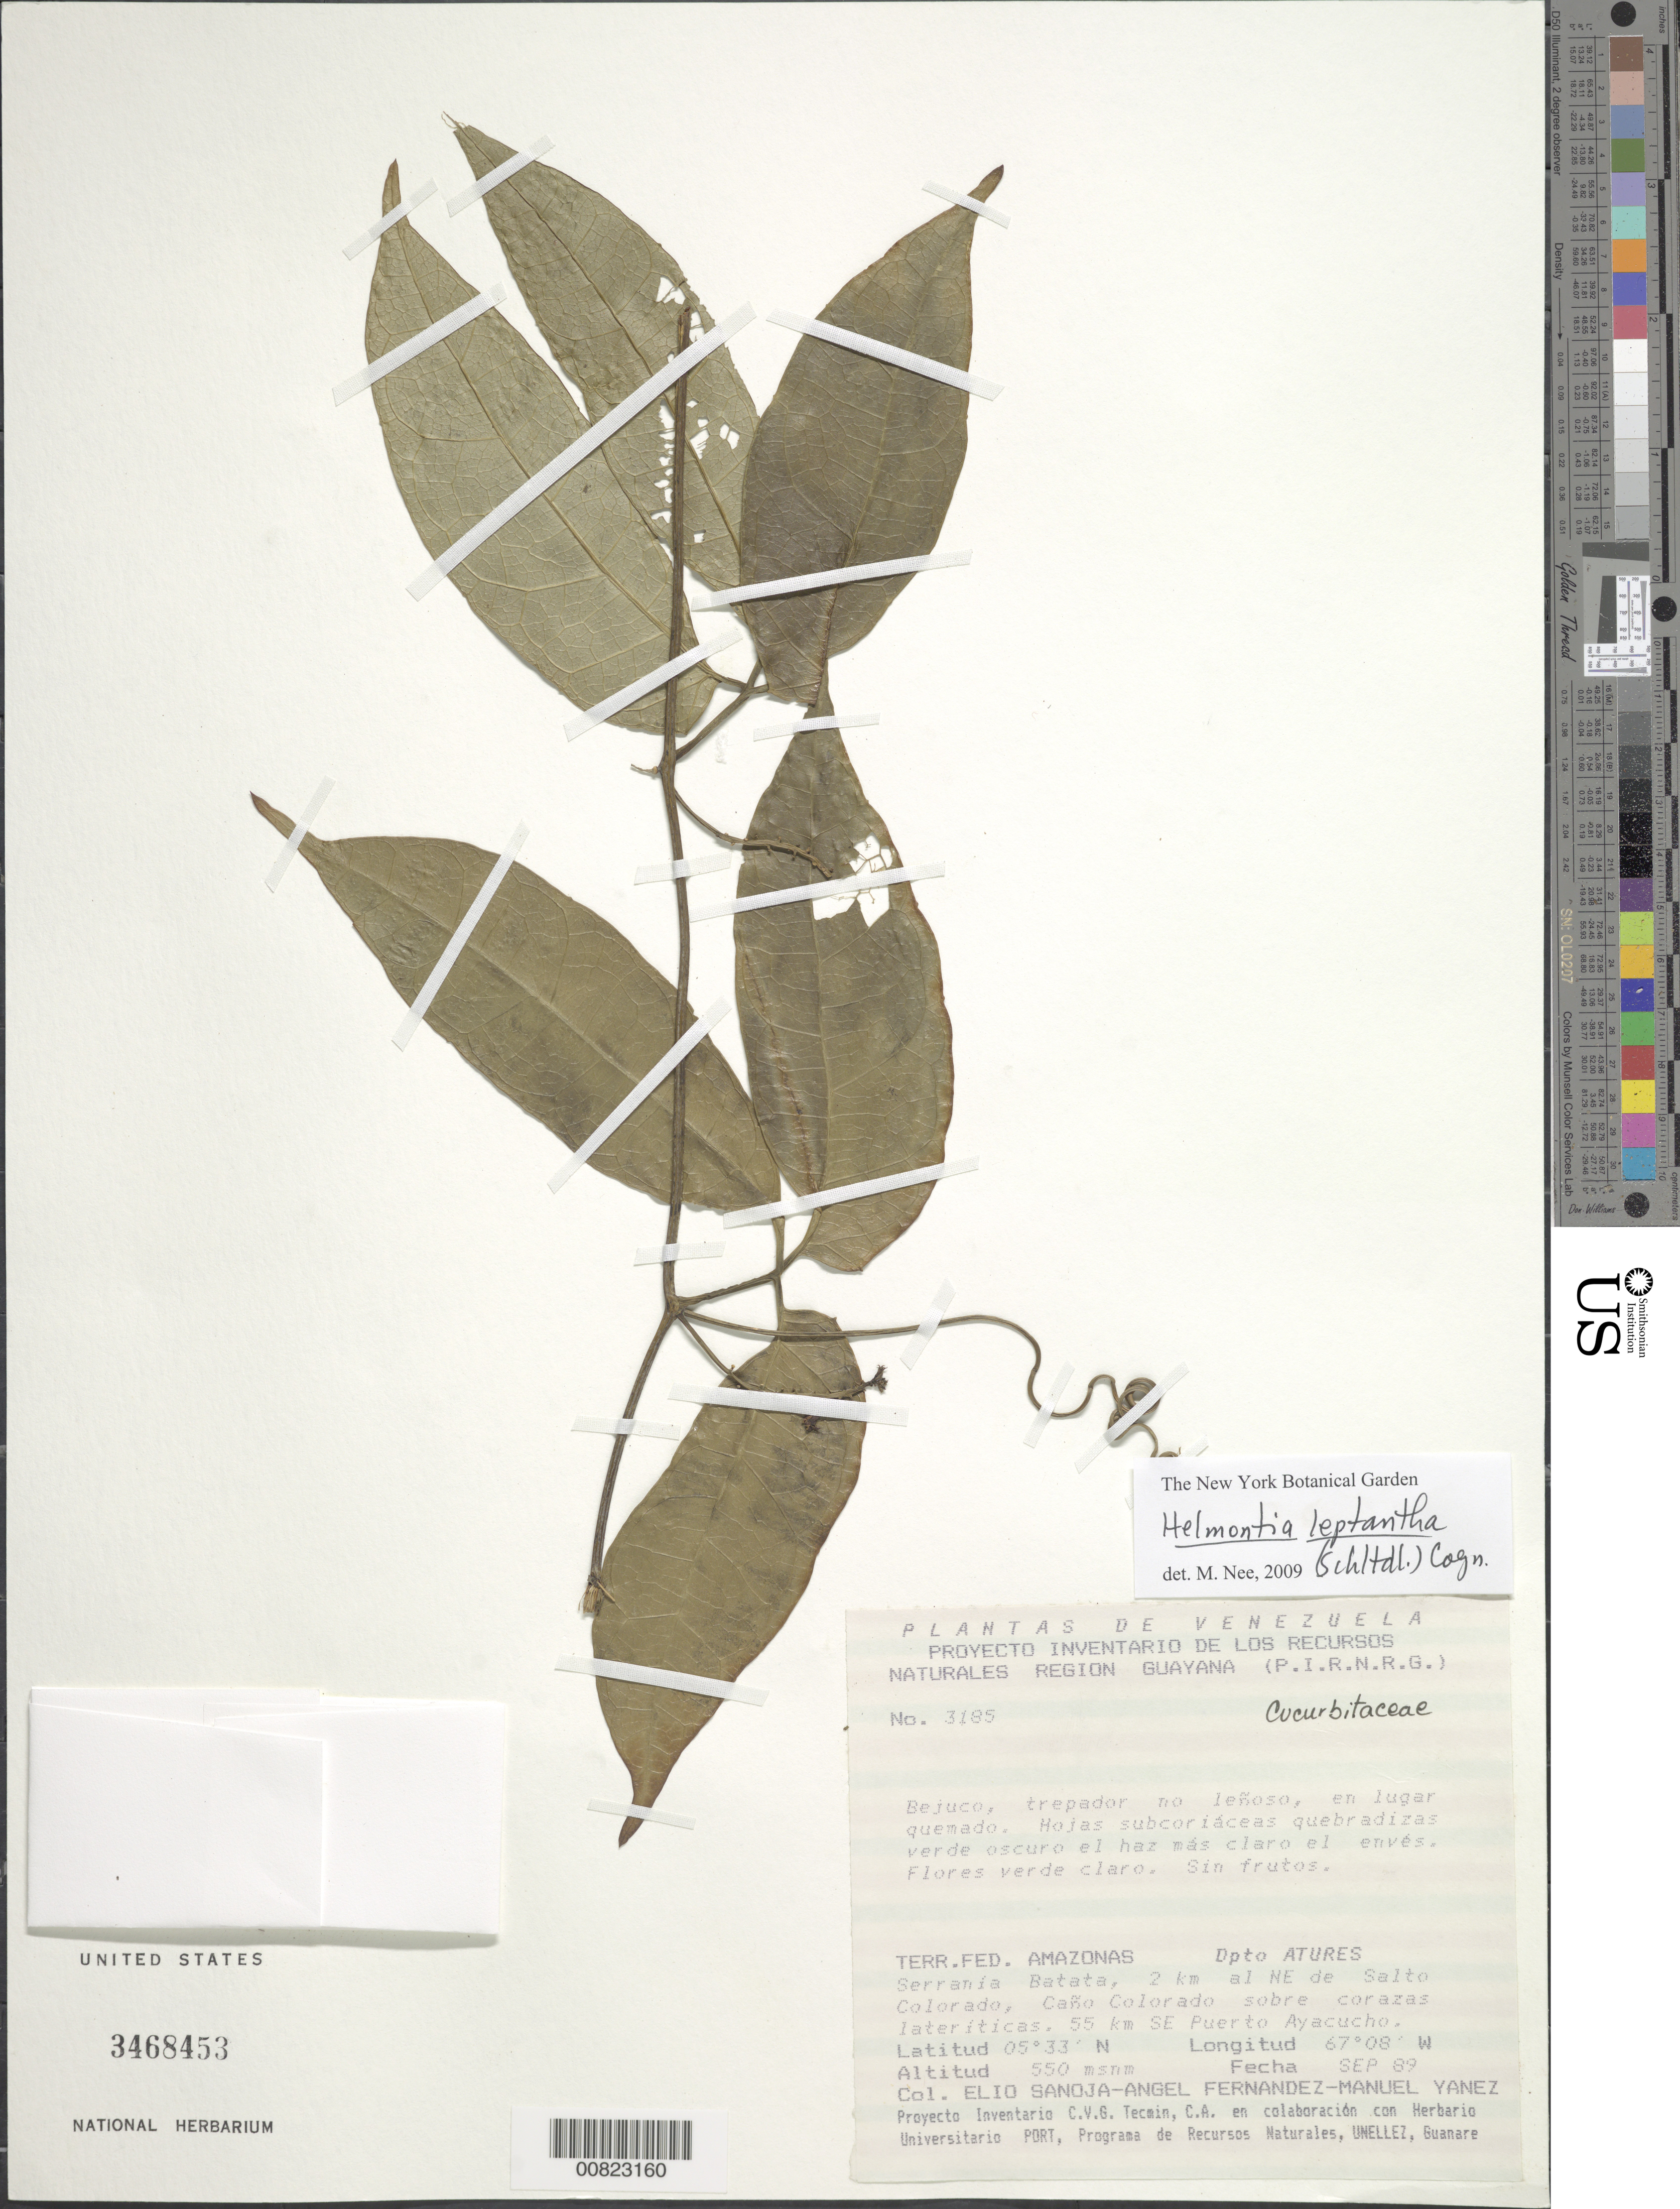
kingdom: Plantae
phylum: Tracheophyta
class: Magnoliopsida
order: Cucurbitales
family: Cucurbitaceae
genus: Helmontia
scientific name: Helmontia leptantha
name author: (Schltdl.) Cogn.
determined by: Nee, Michael H.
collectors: E. Sanoja, A. Fernandez & M. Yanez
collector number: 3185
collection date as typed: Sep-89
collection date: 1989-09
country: Venezuela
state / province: Amazonas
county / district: Atures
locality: Serrania Batata, 2 km NE de Salto Colorado, Caño Colorado, 55 km SE Puerto Ayacucho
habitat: Sobre corazas lateríticas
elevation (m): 550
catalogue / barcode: US 3468453